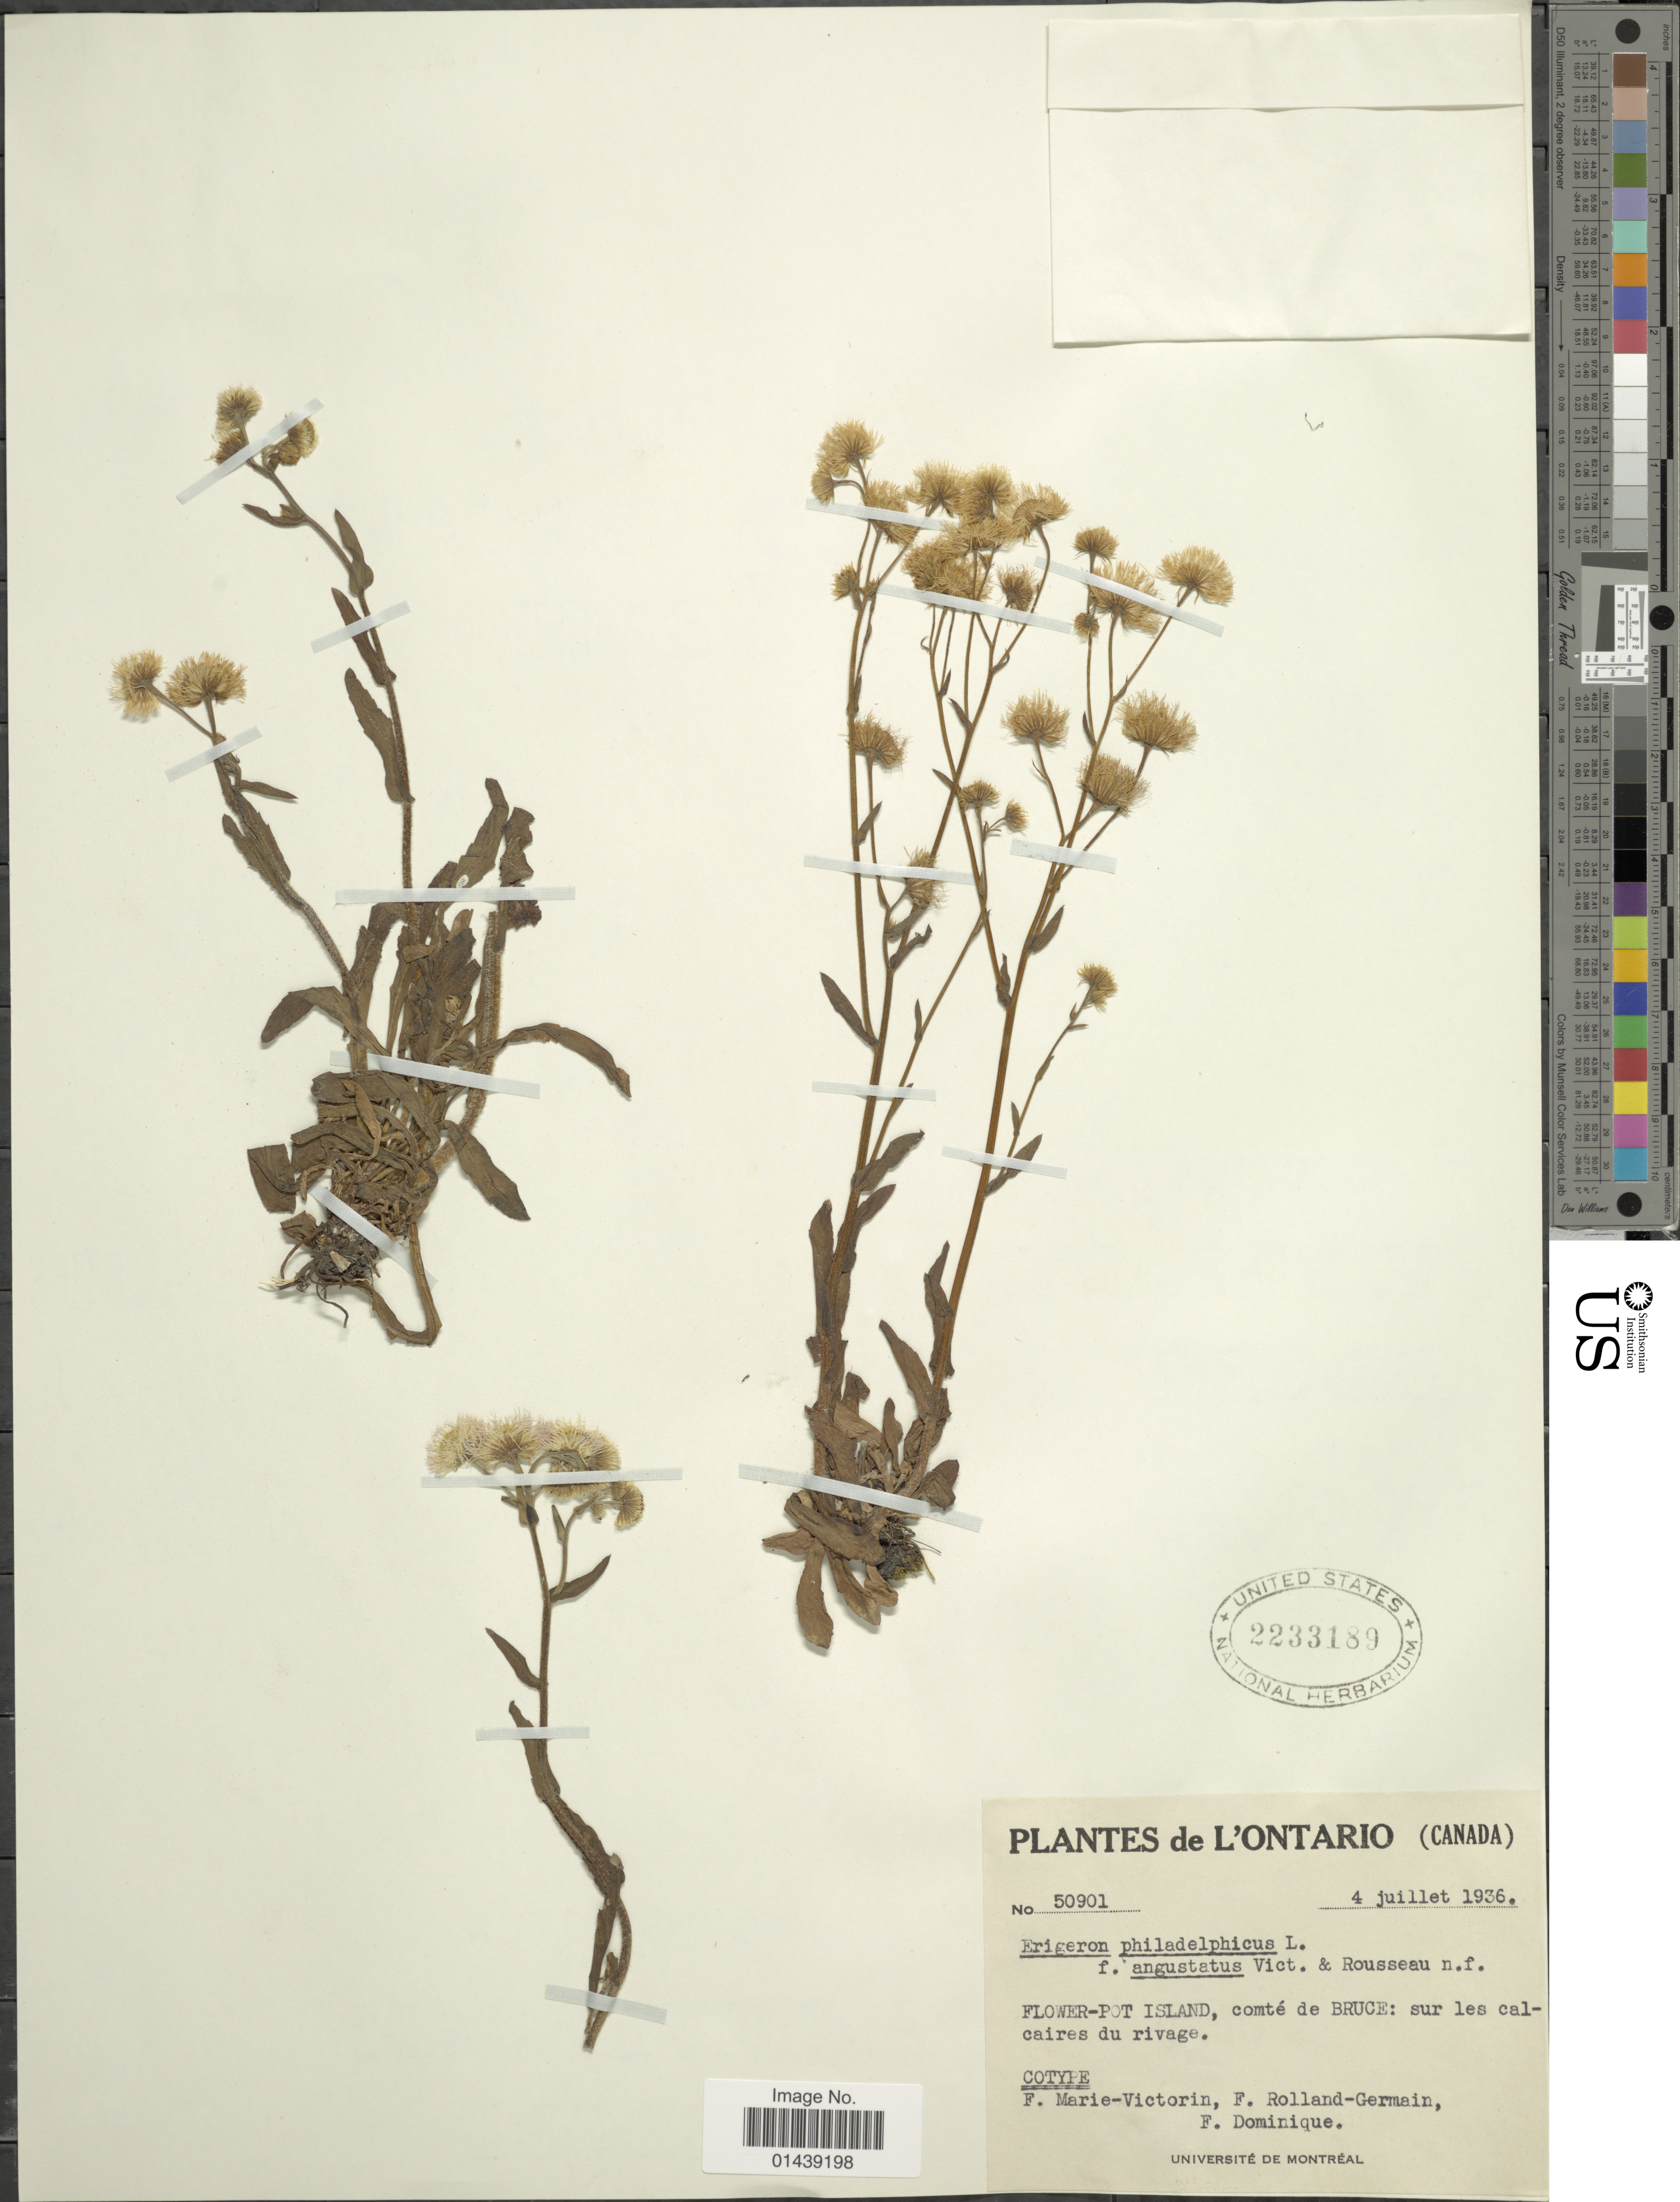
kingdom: Plantae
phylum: Tracheophyta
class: Magnoliopsida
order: Asterales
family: Asteraceae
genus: Erigeron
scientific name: Erigeron philadelphicus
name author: L.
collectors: F. Marie-Victorin, Rolland-Germain & F. Dominique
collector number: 50901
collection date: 1936-07-04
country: Canada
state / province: Ontario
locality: Flower-Pot Island, comté de Bruce: sur les calcaires du rivage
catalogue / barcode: US 2233189